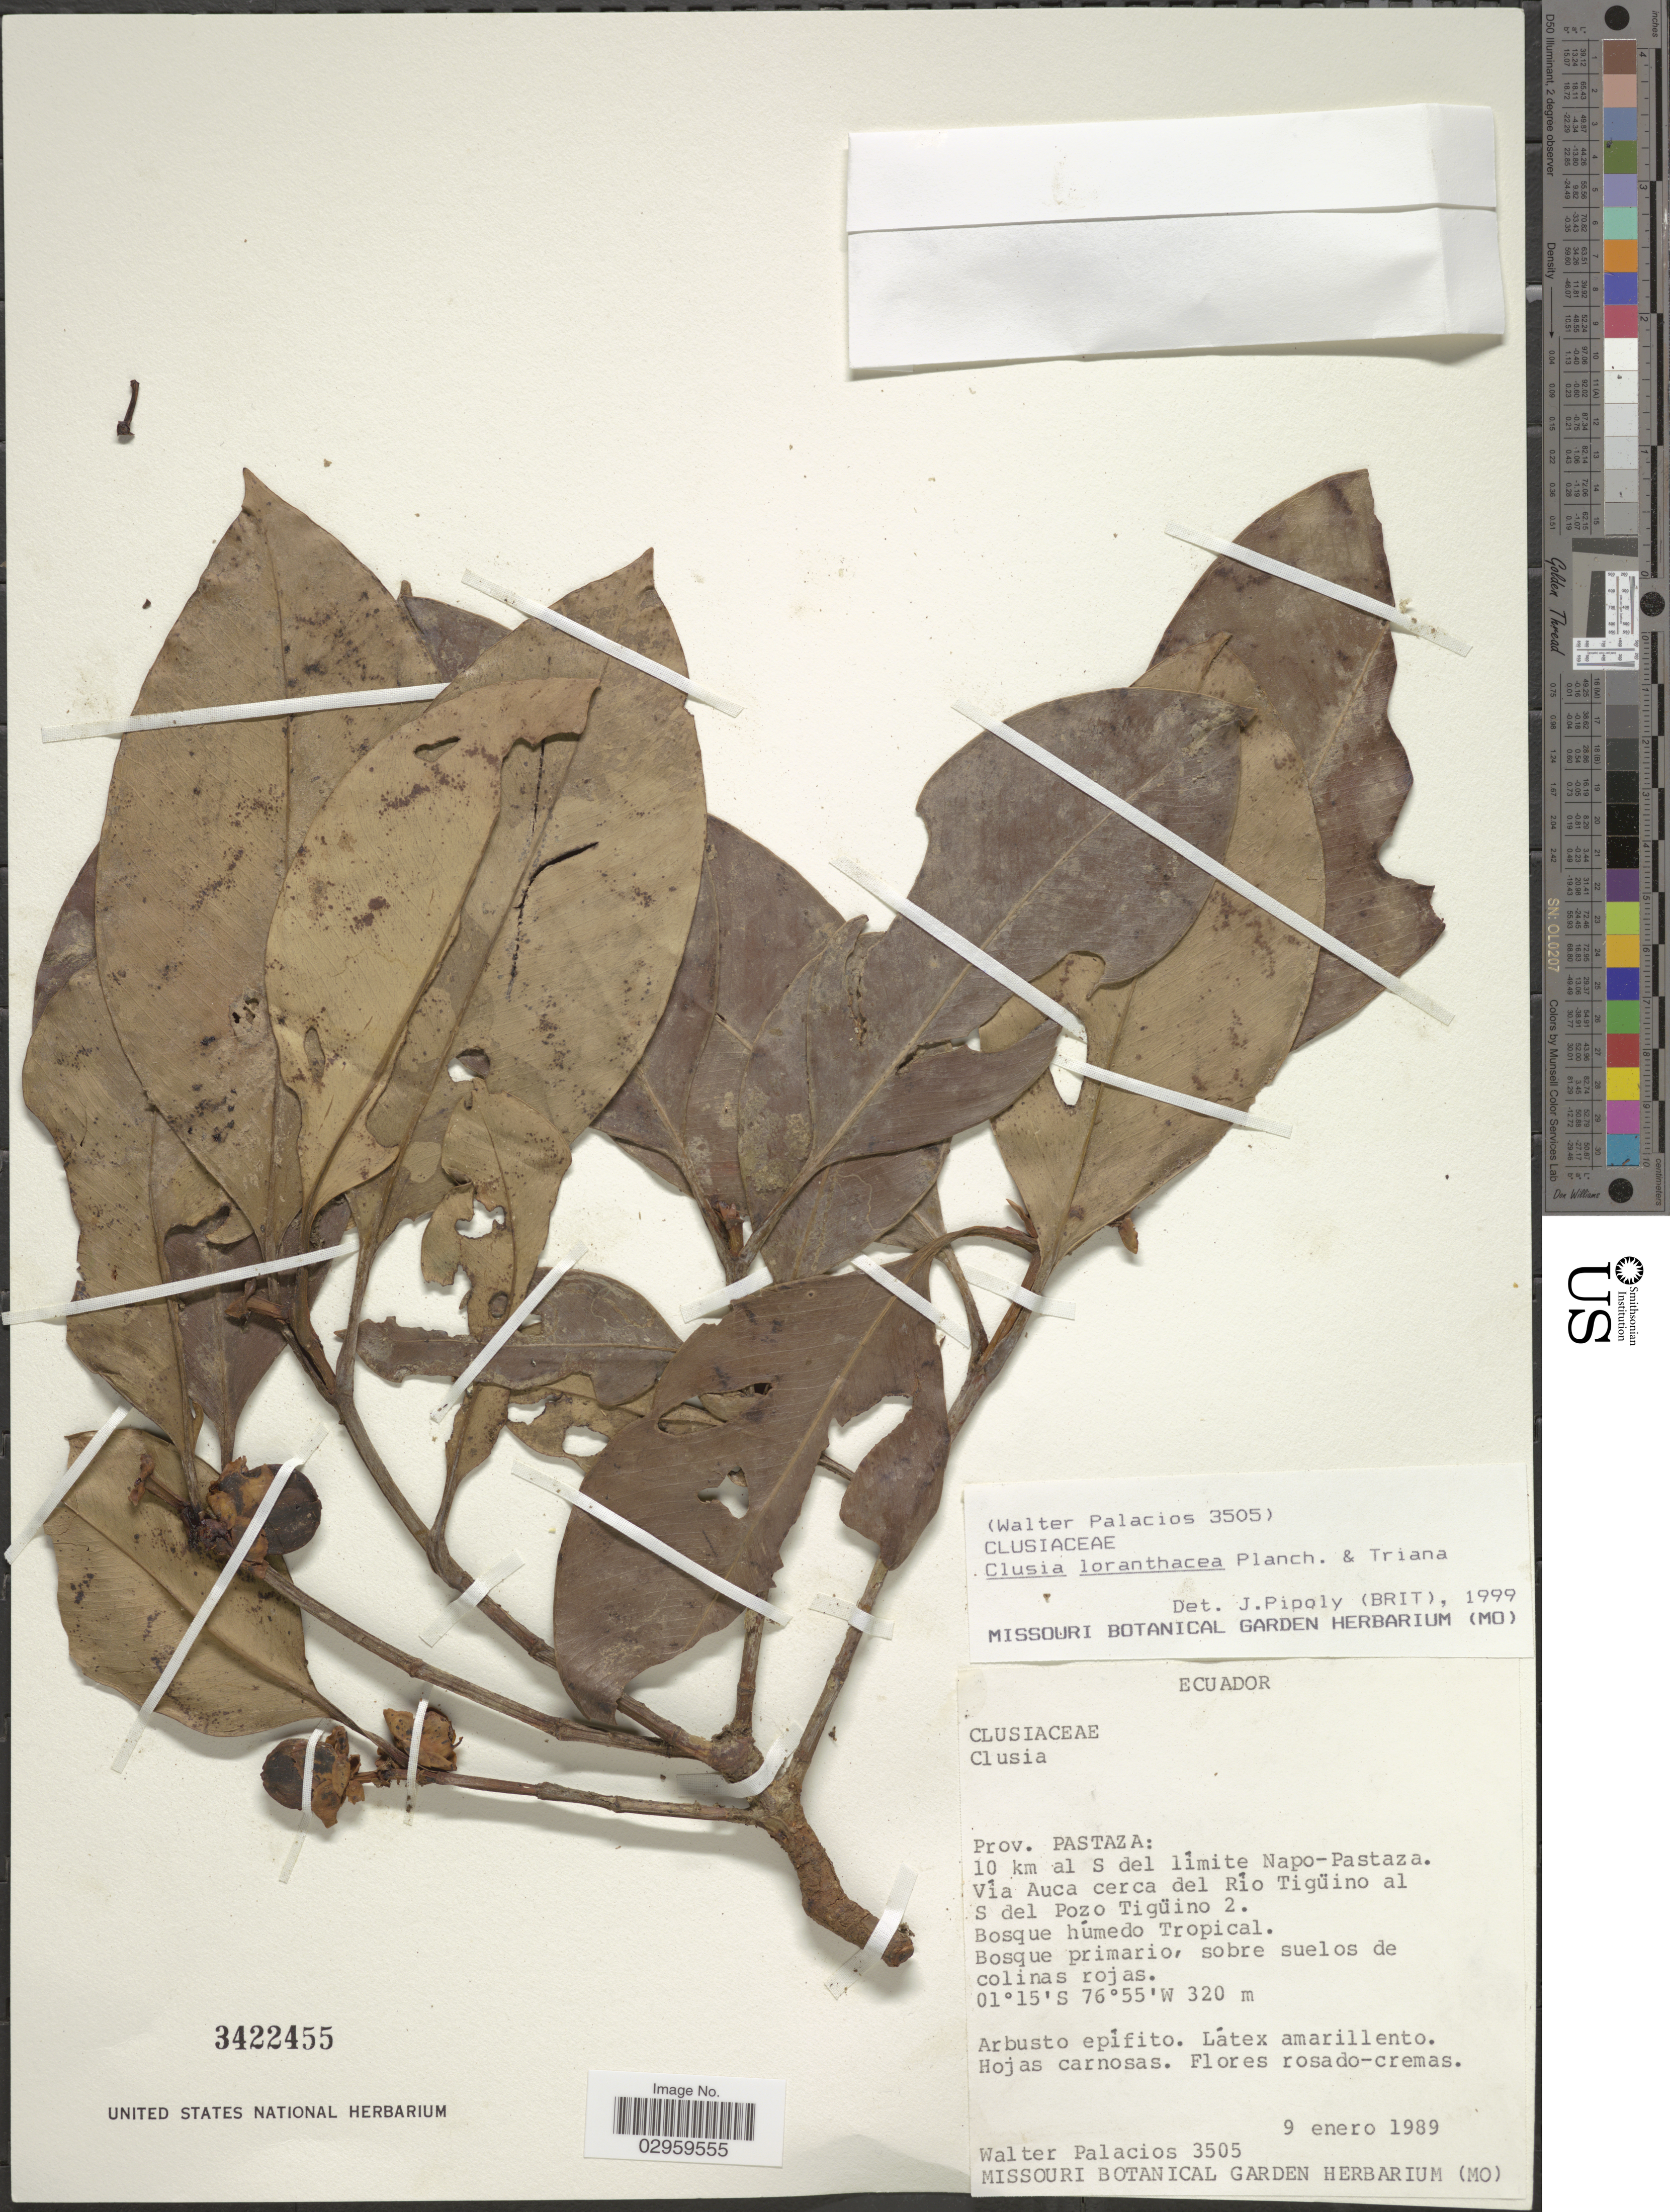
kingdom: Plantae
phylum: Tracheophyta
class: Magnoliopsida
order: Malpighiales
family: Clusiaceae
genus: Clusia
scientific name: Clusia loranthacea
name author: Planch. & Triana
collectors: W. Palacios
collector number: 3505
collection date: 1989-01-09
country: Ecuador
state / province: Pastaza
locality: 10 km al S del límite Napo-Pastaza. Vía Auca cerca del Río Tigüino al S del Pozo Tigüino 2.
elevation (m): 320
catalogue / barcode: US 3422455